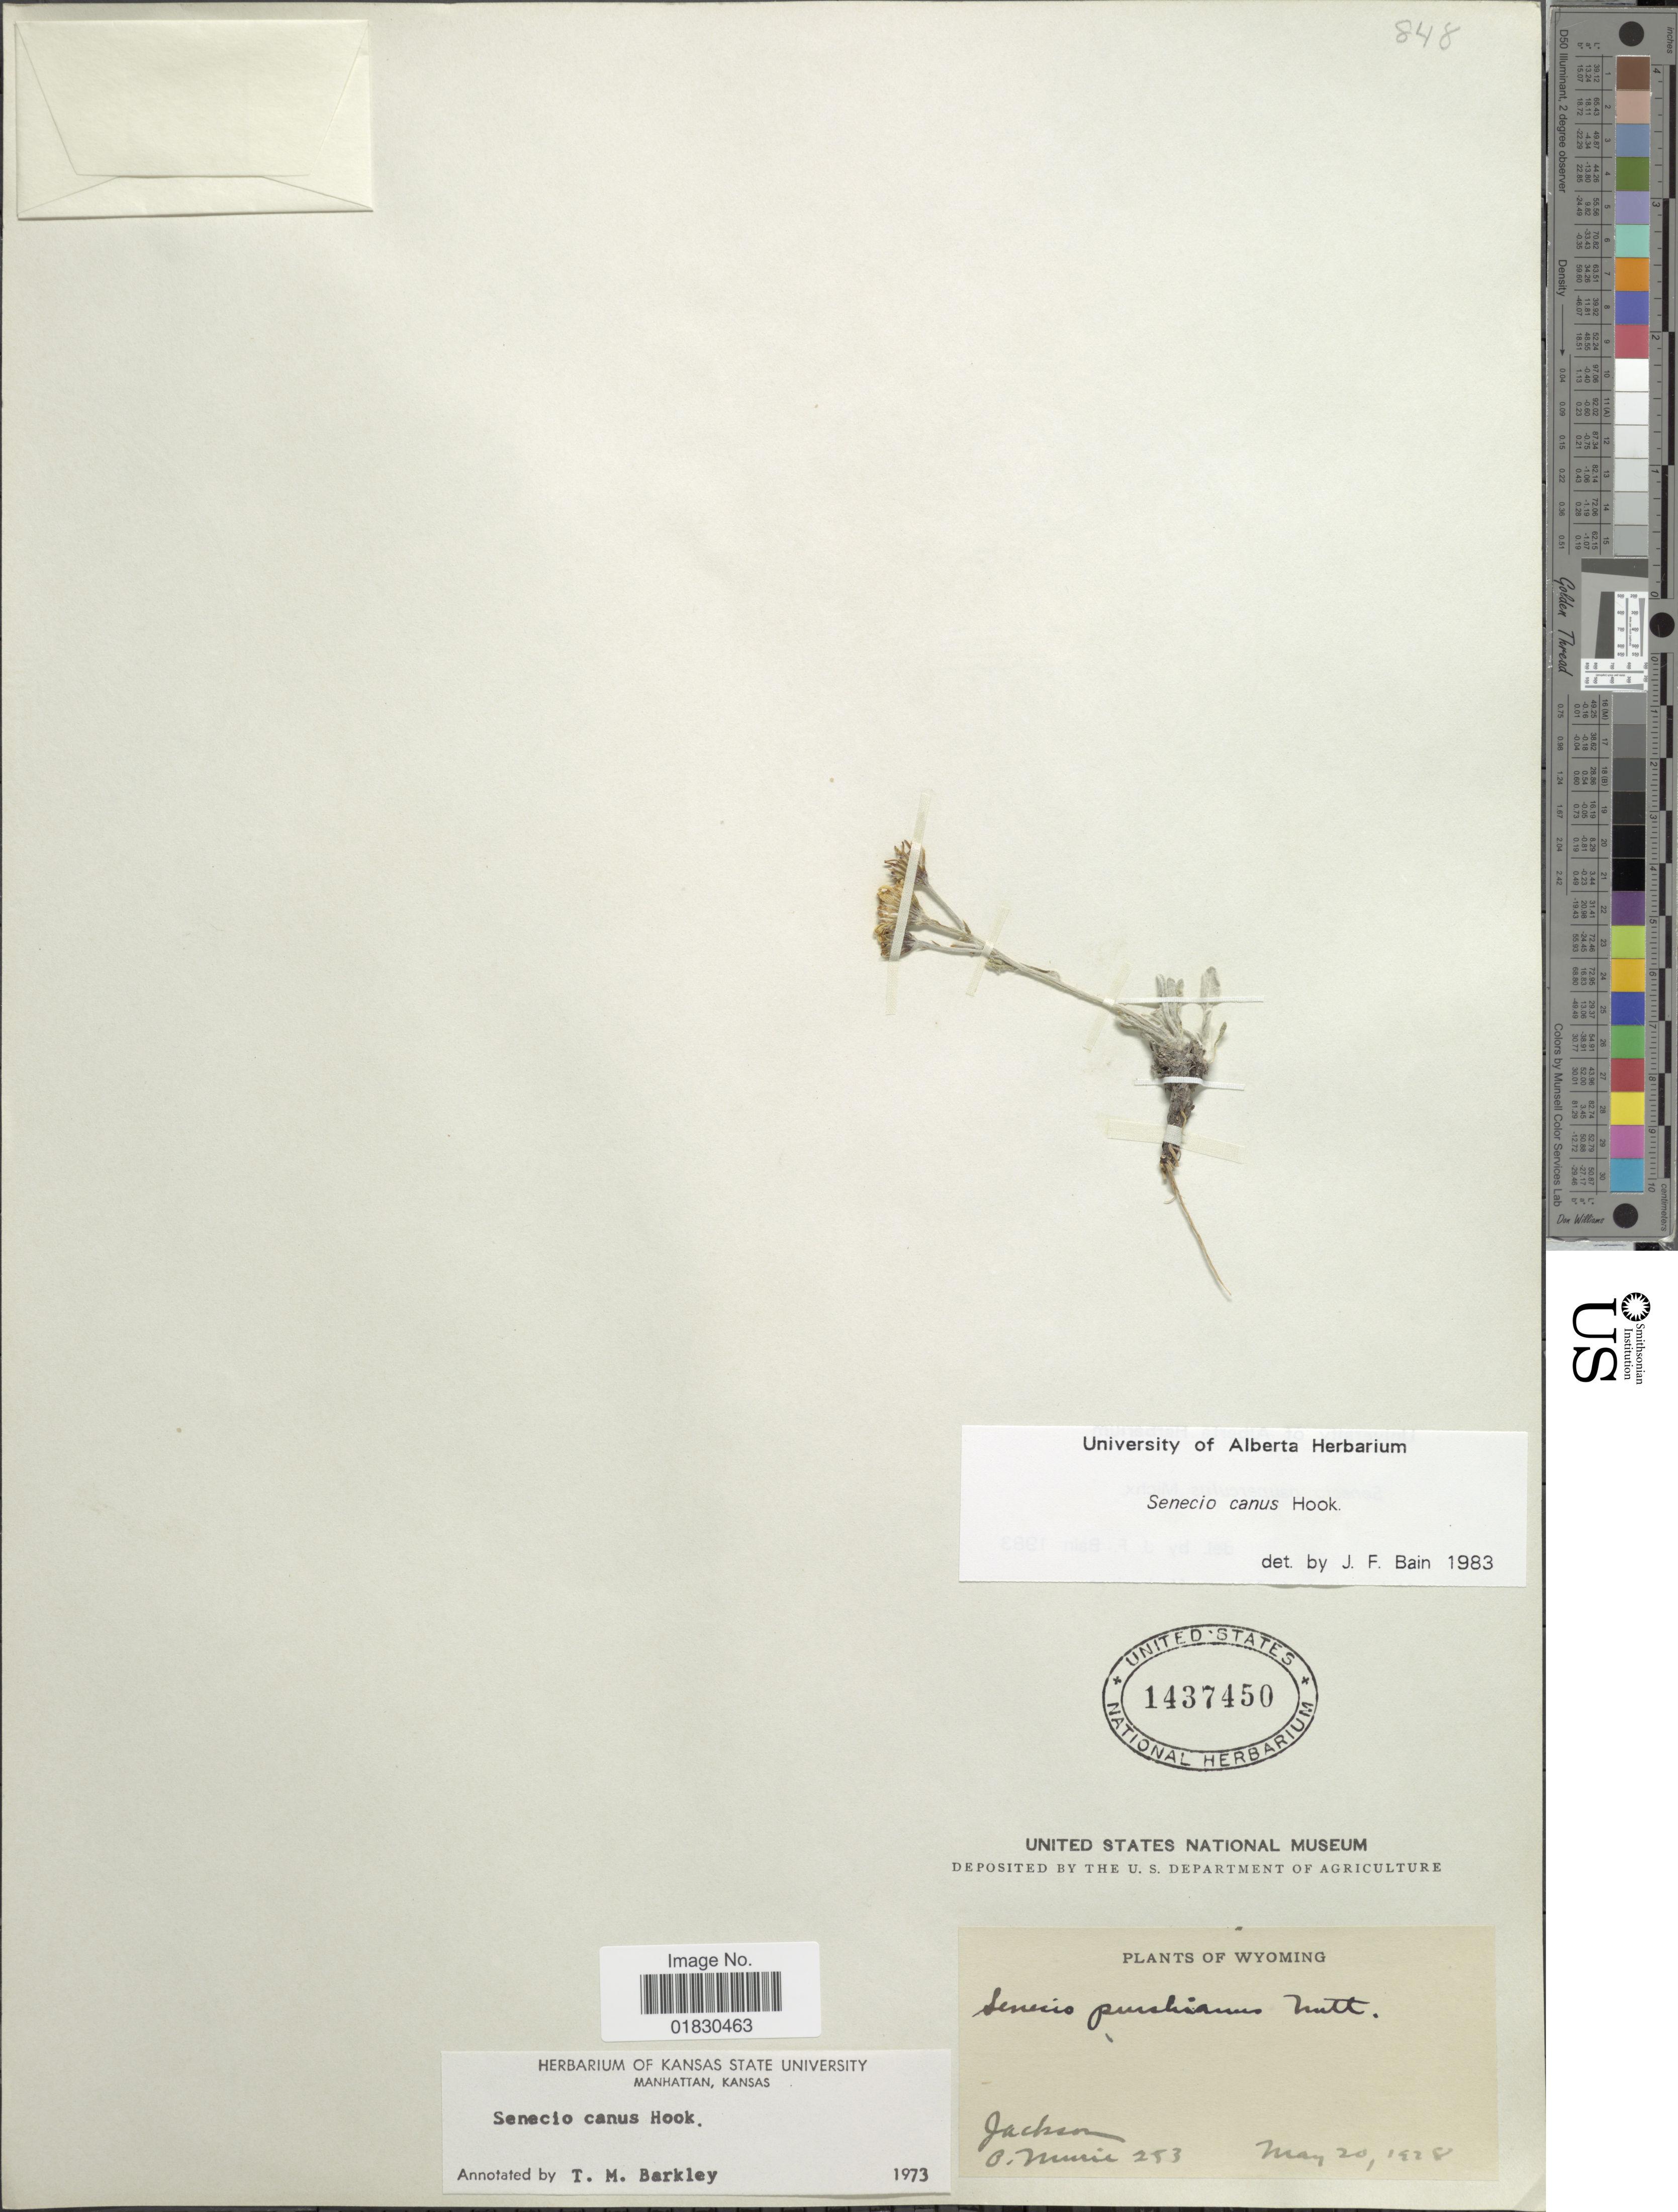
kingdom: Plantae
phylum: Tracheophyta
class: Magnoliopsida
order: Asterales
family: Asteraceae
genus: Packera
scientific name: Packera cana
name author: (Hook.) W.A. Weber & Á. Löve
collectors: O. Murie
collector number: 253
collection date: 1928-05-20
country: United States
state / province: Wyoming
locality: Jackson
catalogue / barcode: US 1437450